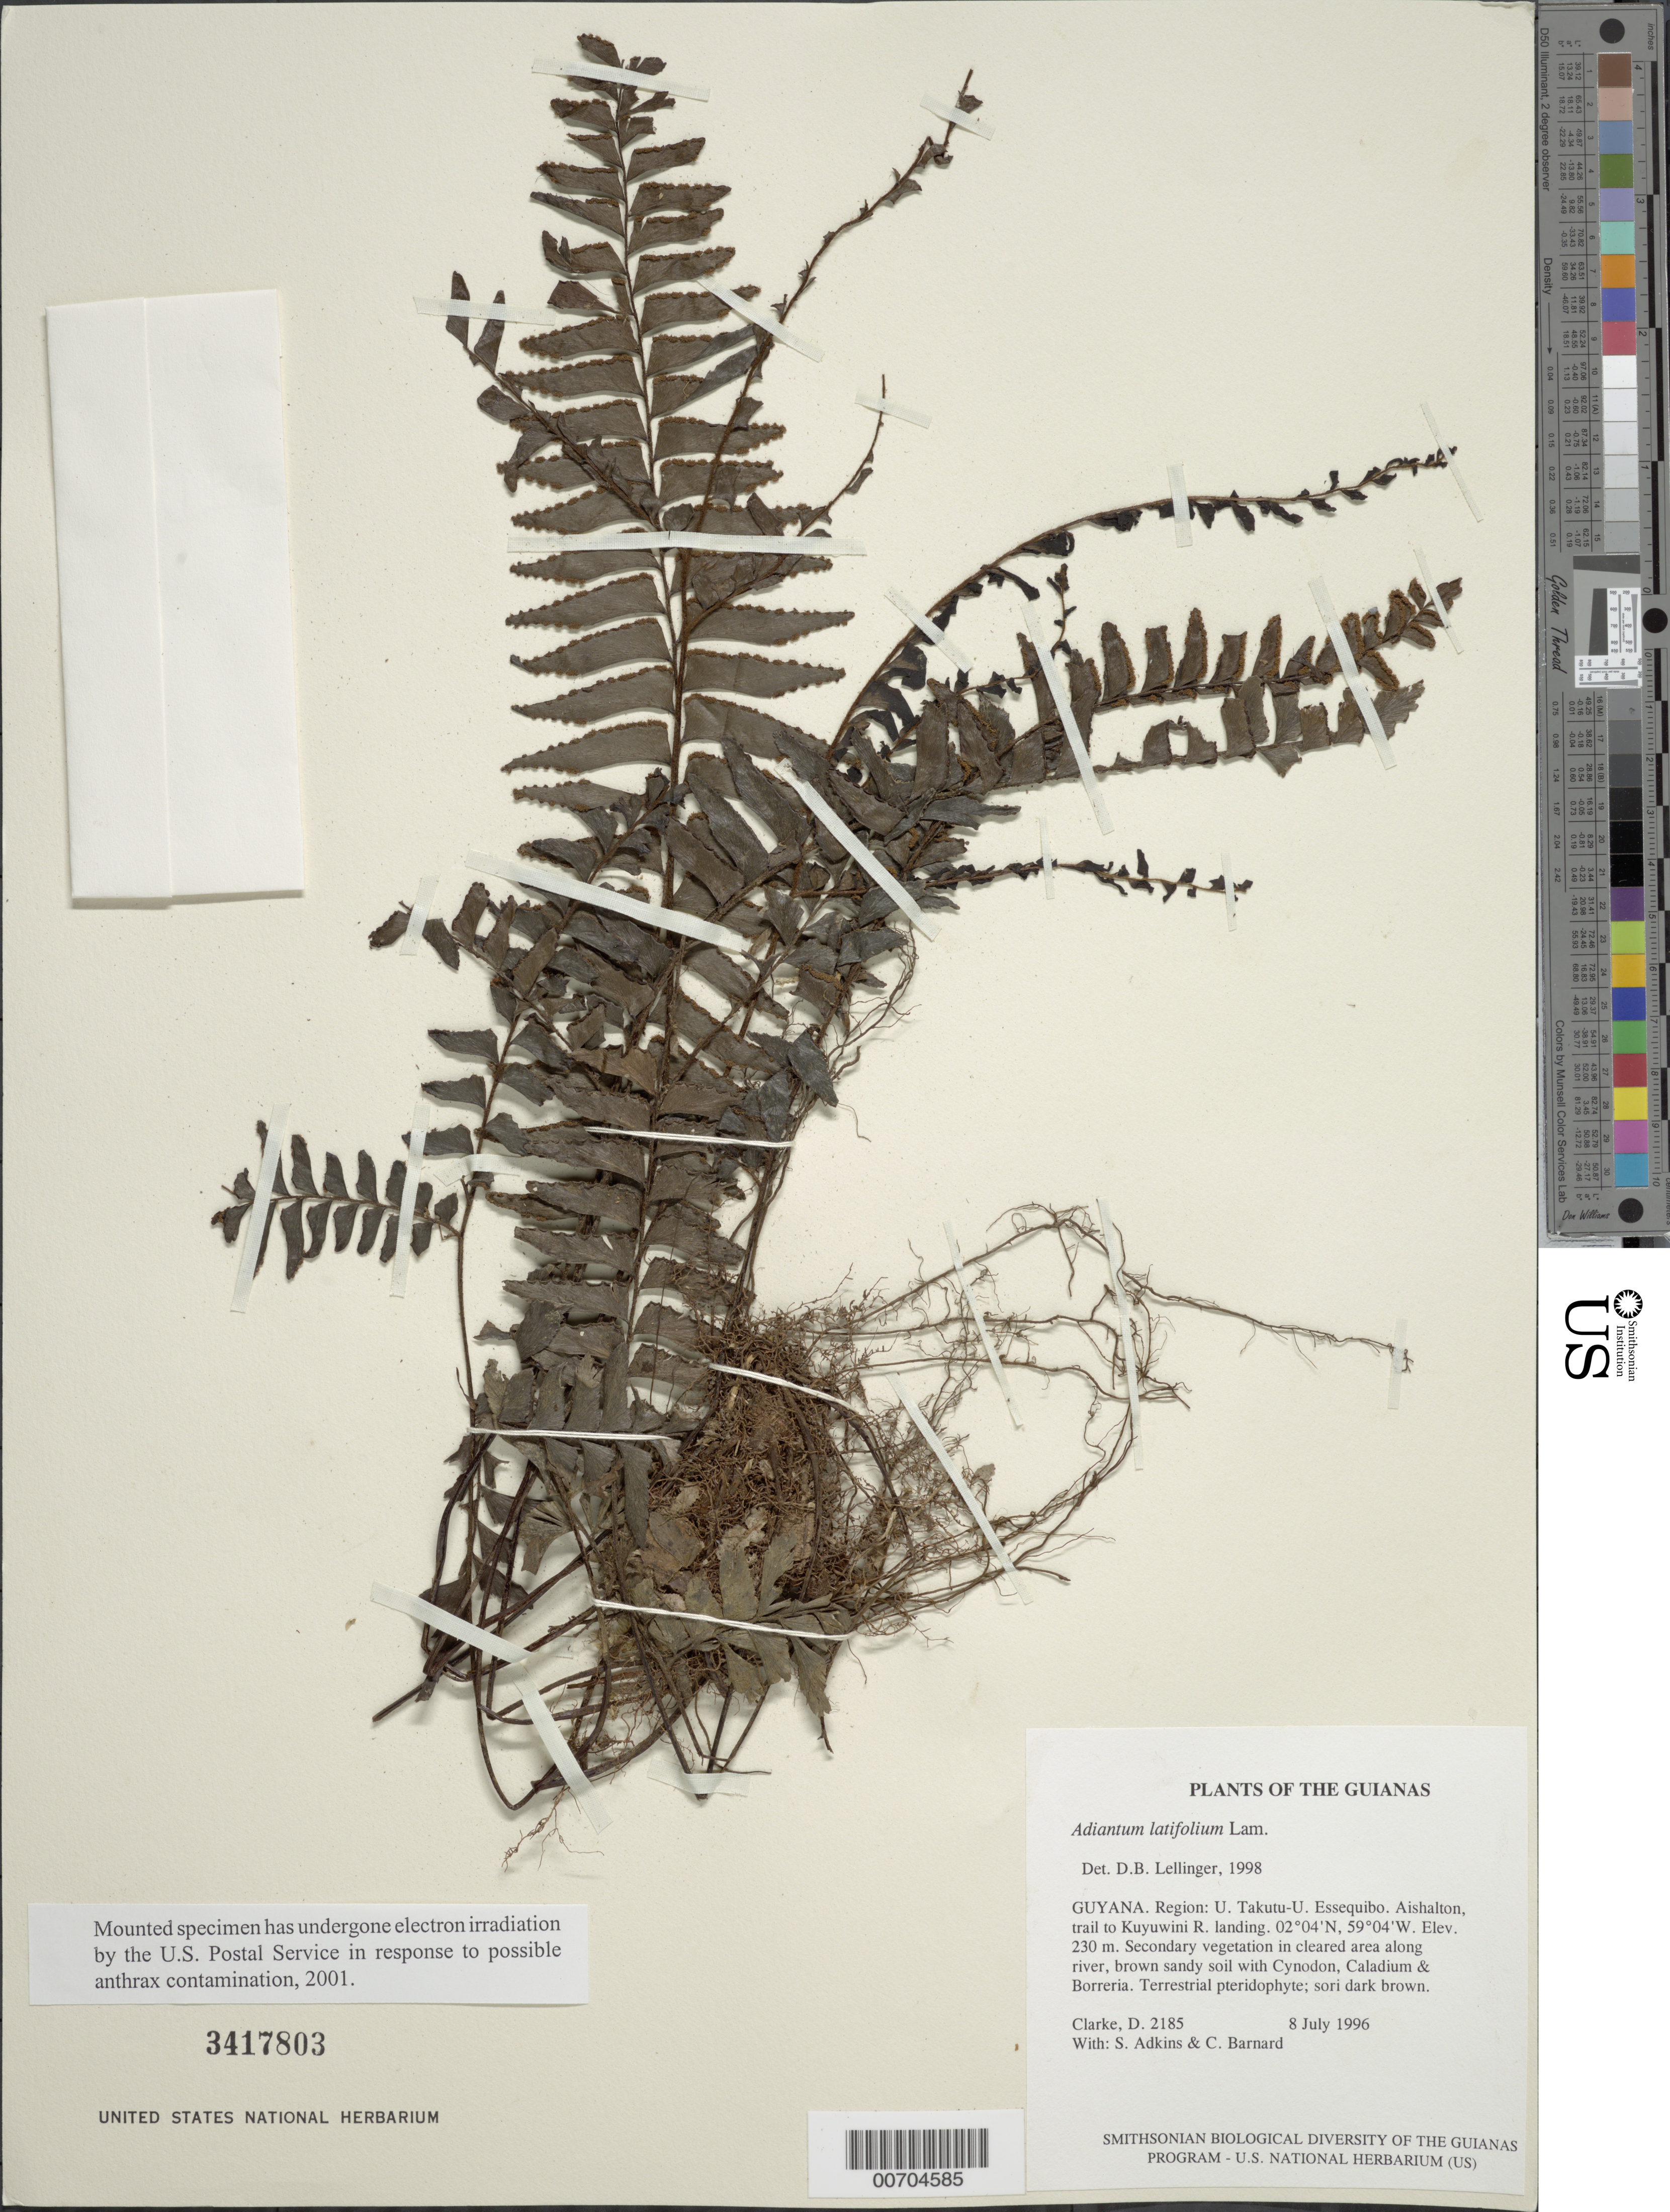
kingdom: Plantae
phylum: Tracheophyta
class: Polypodiopsida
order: Polypodiales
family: Pteridaceae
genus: Adiantum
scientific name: Adiantum latifolium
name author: Lam.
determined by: Lellinger, David B., (BOT), Smithsonian Institution - National Museum of Natural History (UNITED STATES)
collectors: H. D. Clarke, S. Adkins & C. Bernard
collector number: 2185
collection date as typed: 8 July 1996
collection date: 1996-07-08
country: Guyana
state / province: U. Takutu-U. Essequibo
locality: Aishalton, trail to Kuyuwini R. landing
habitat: Secondary vegetation in cleared area along river, brown sandy soil with Cynodon, Caladium & Borreria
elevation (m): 230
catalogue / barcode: US 3417803